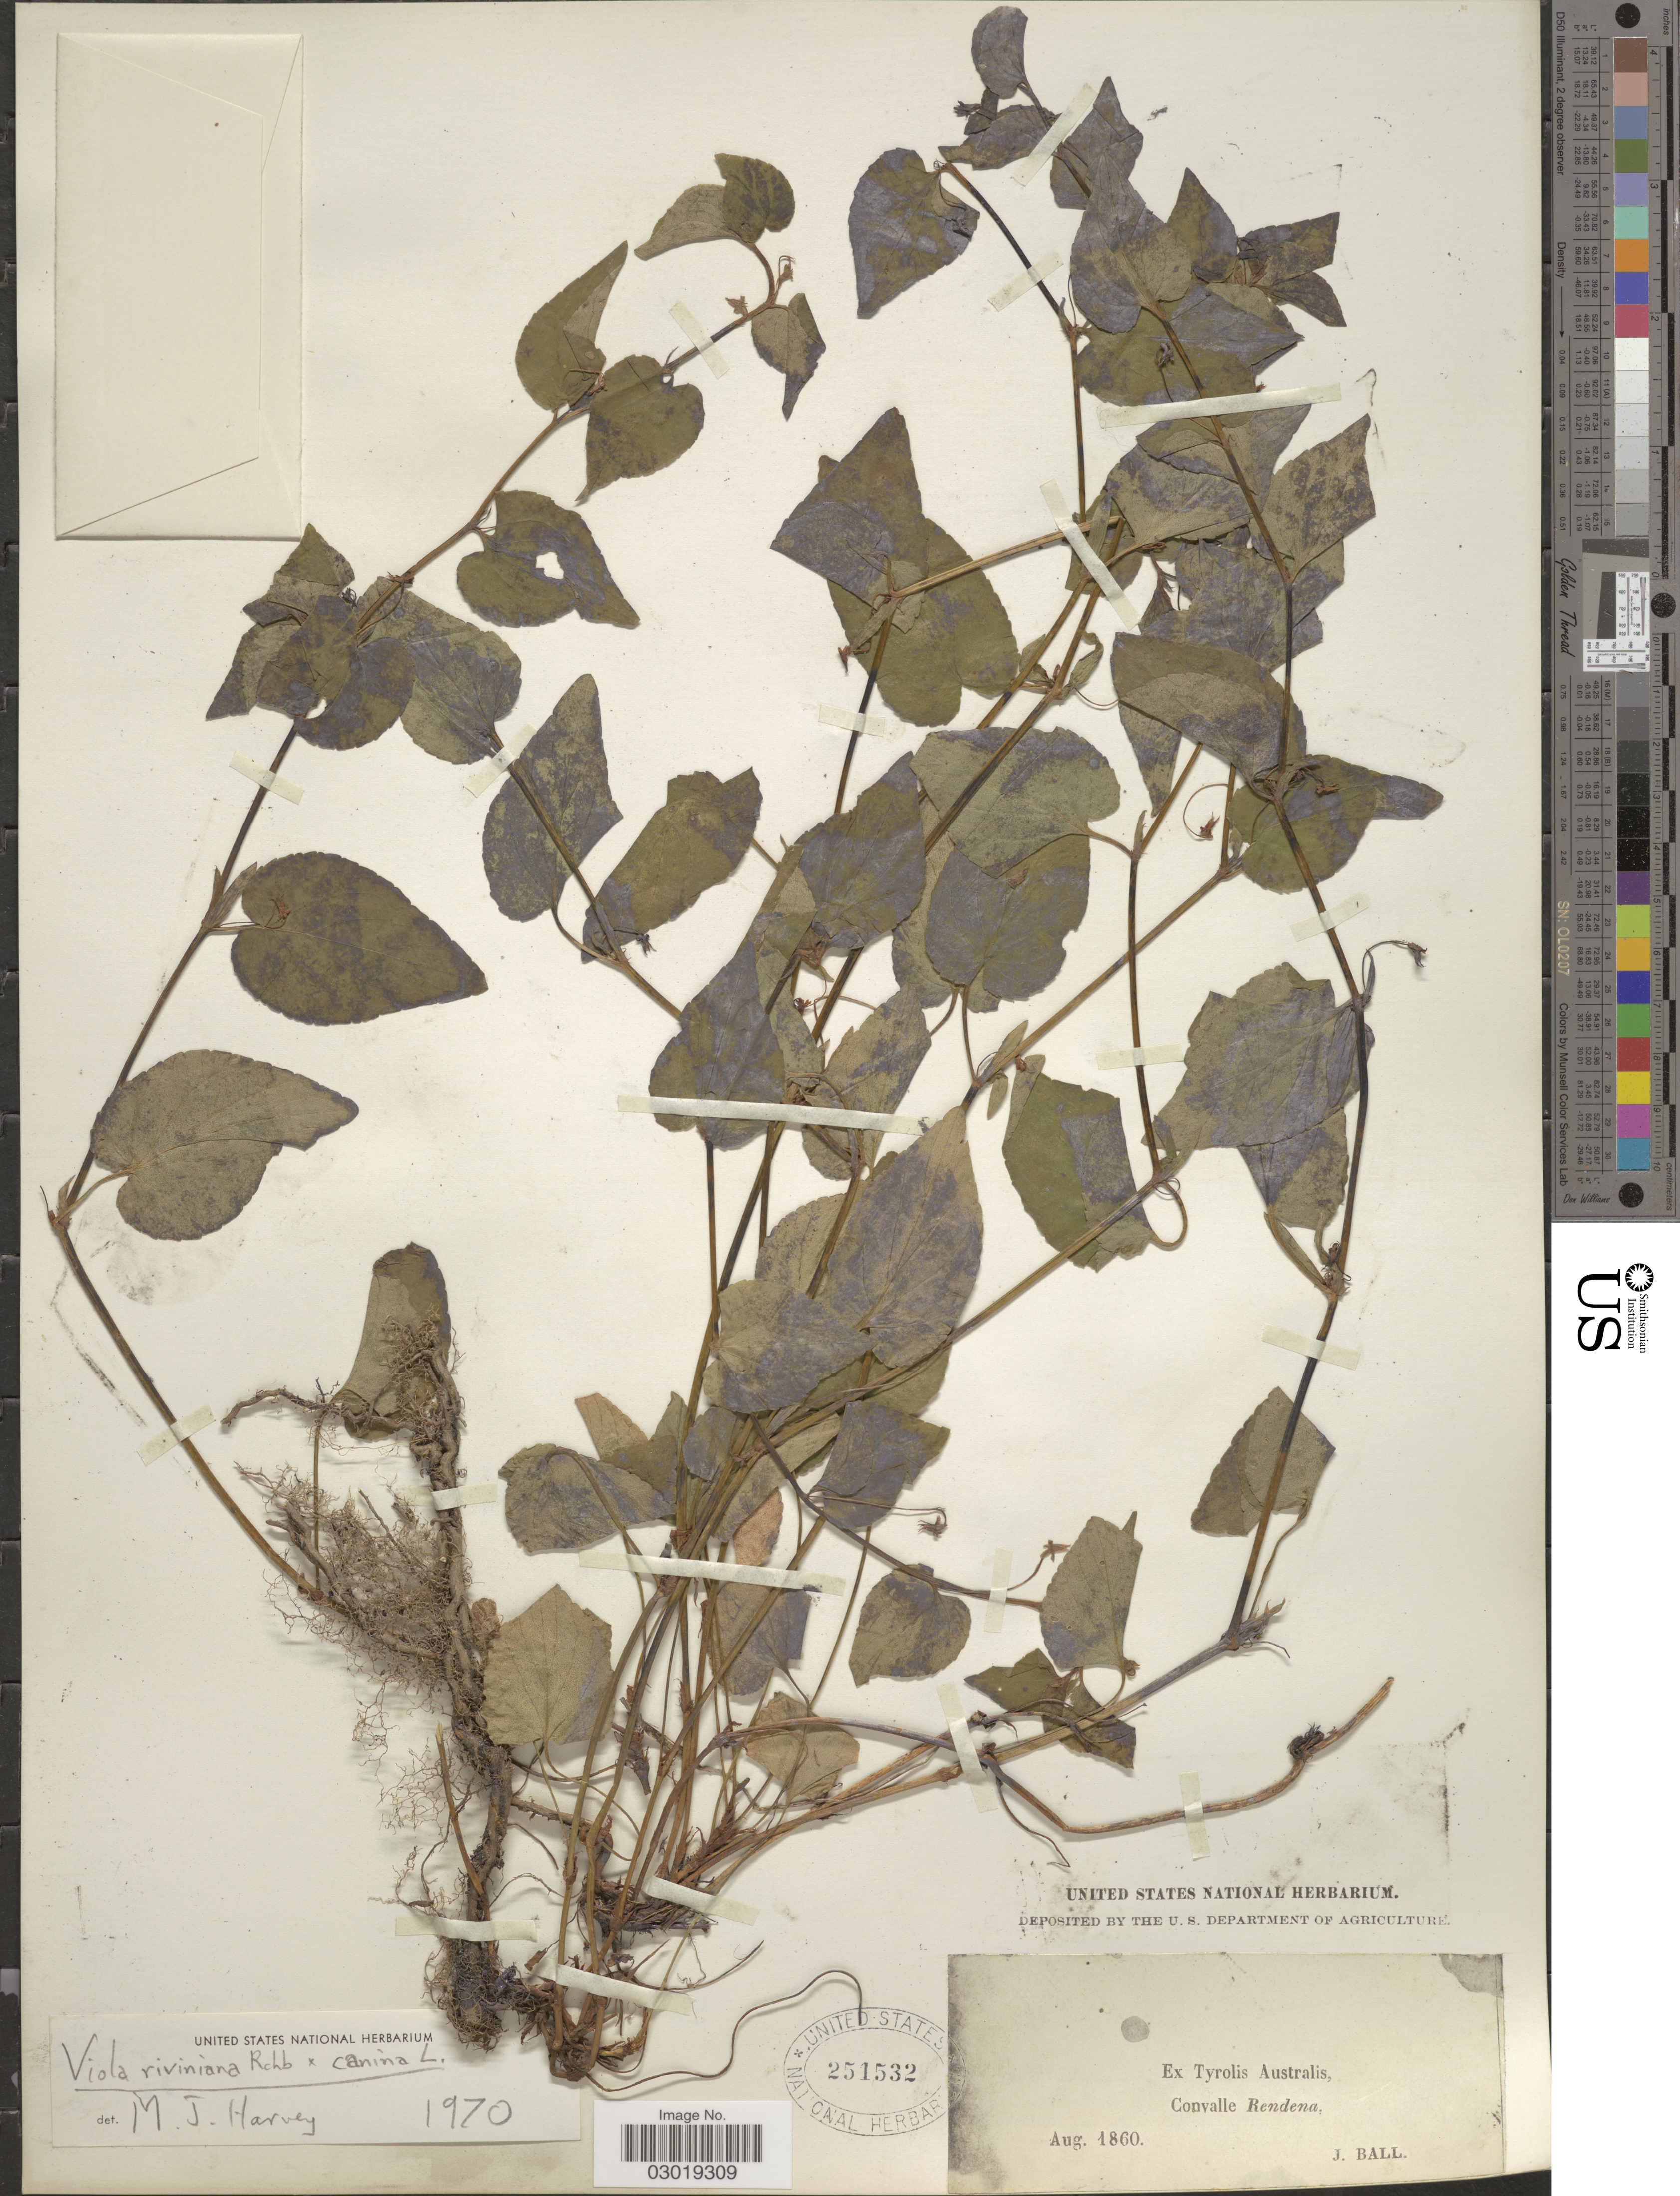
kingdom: Plantae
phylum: Tracheophyta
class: Magnoliopsida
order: Malpighiales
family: Violaceae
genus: Viola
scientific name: Viola sp.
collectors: J. Ball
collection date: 1860-08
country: Austria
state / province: Tirol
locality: Tyrolis Australis, Convalle Rendena.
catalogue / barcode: US 251532